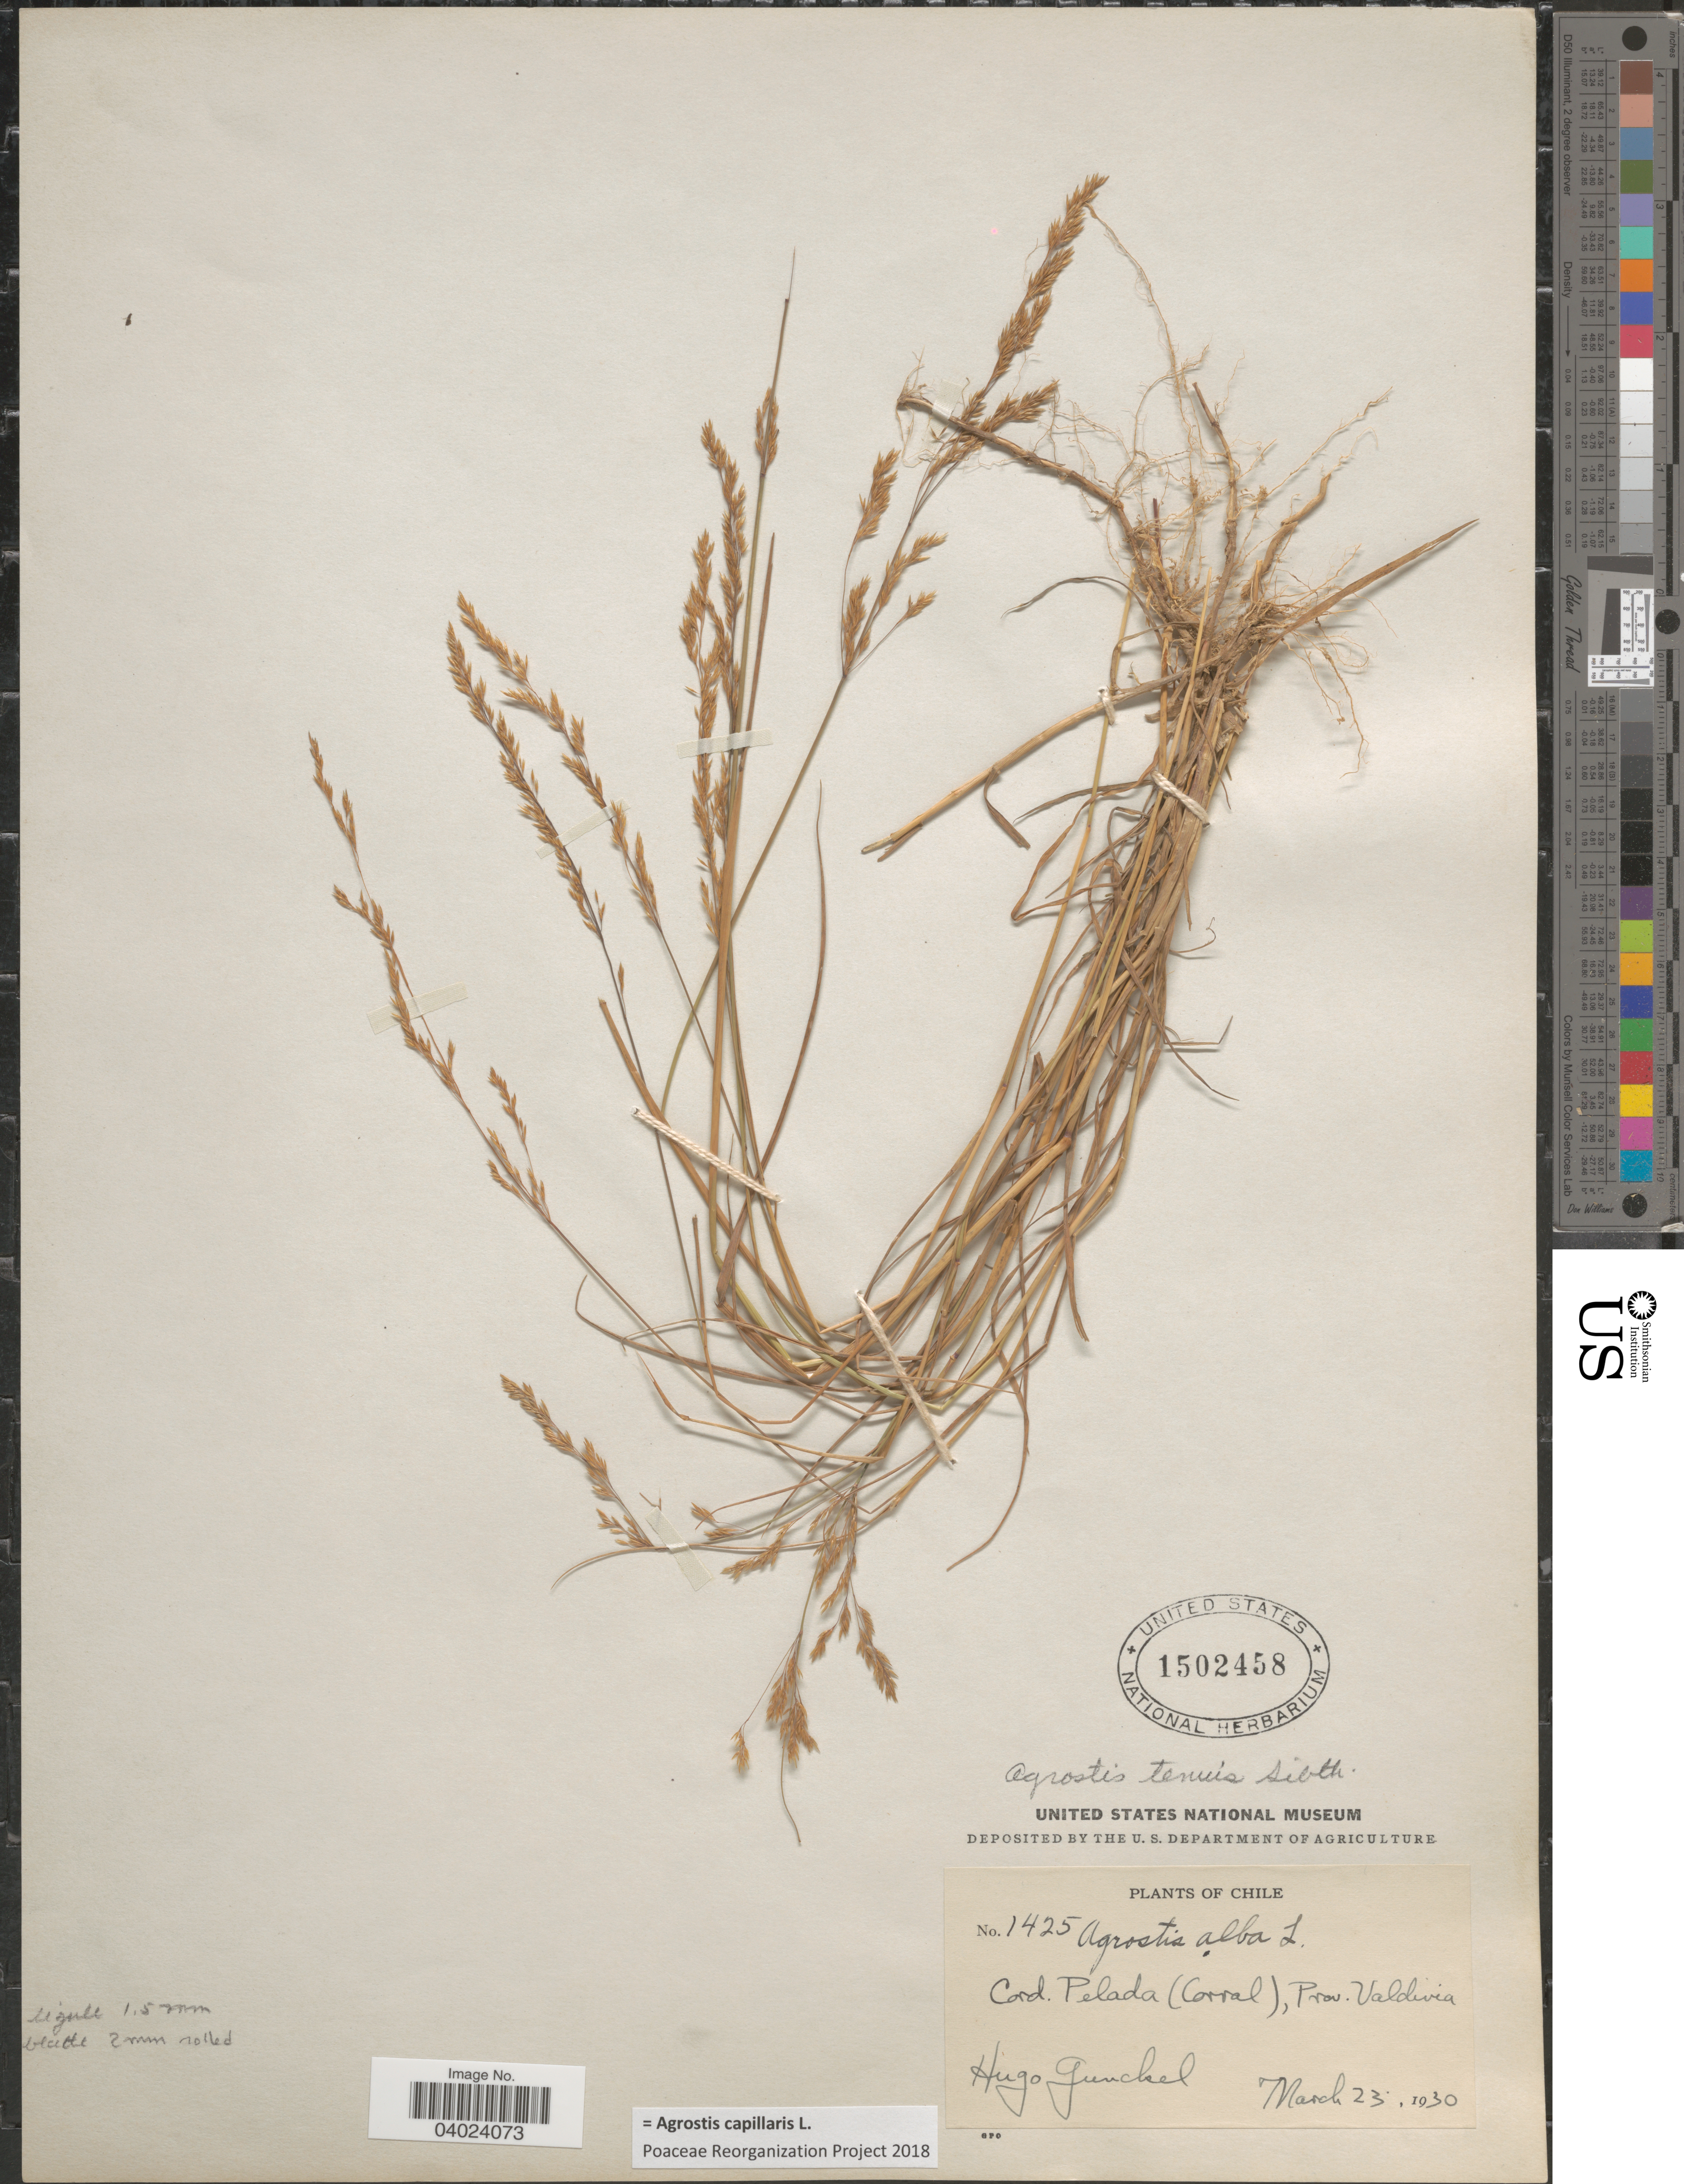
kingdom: Plantae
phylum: Tracheophyta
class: Liliopsida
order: Poales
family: Poaceae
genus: Agrostis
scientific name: Agrostis capillaris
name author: L.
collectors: H. Gunckel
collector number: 1425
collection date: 1930-03-23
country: Chile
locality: Cord. Pelada (Corral), Prov. Valdivia.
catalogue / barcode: US 1502458